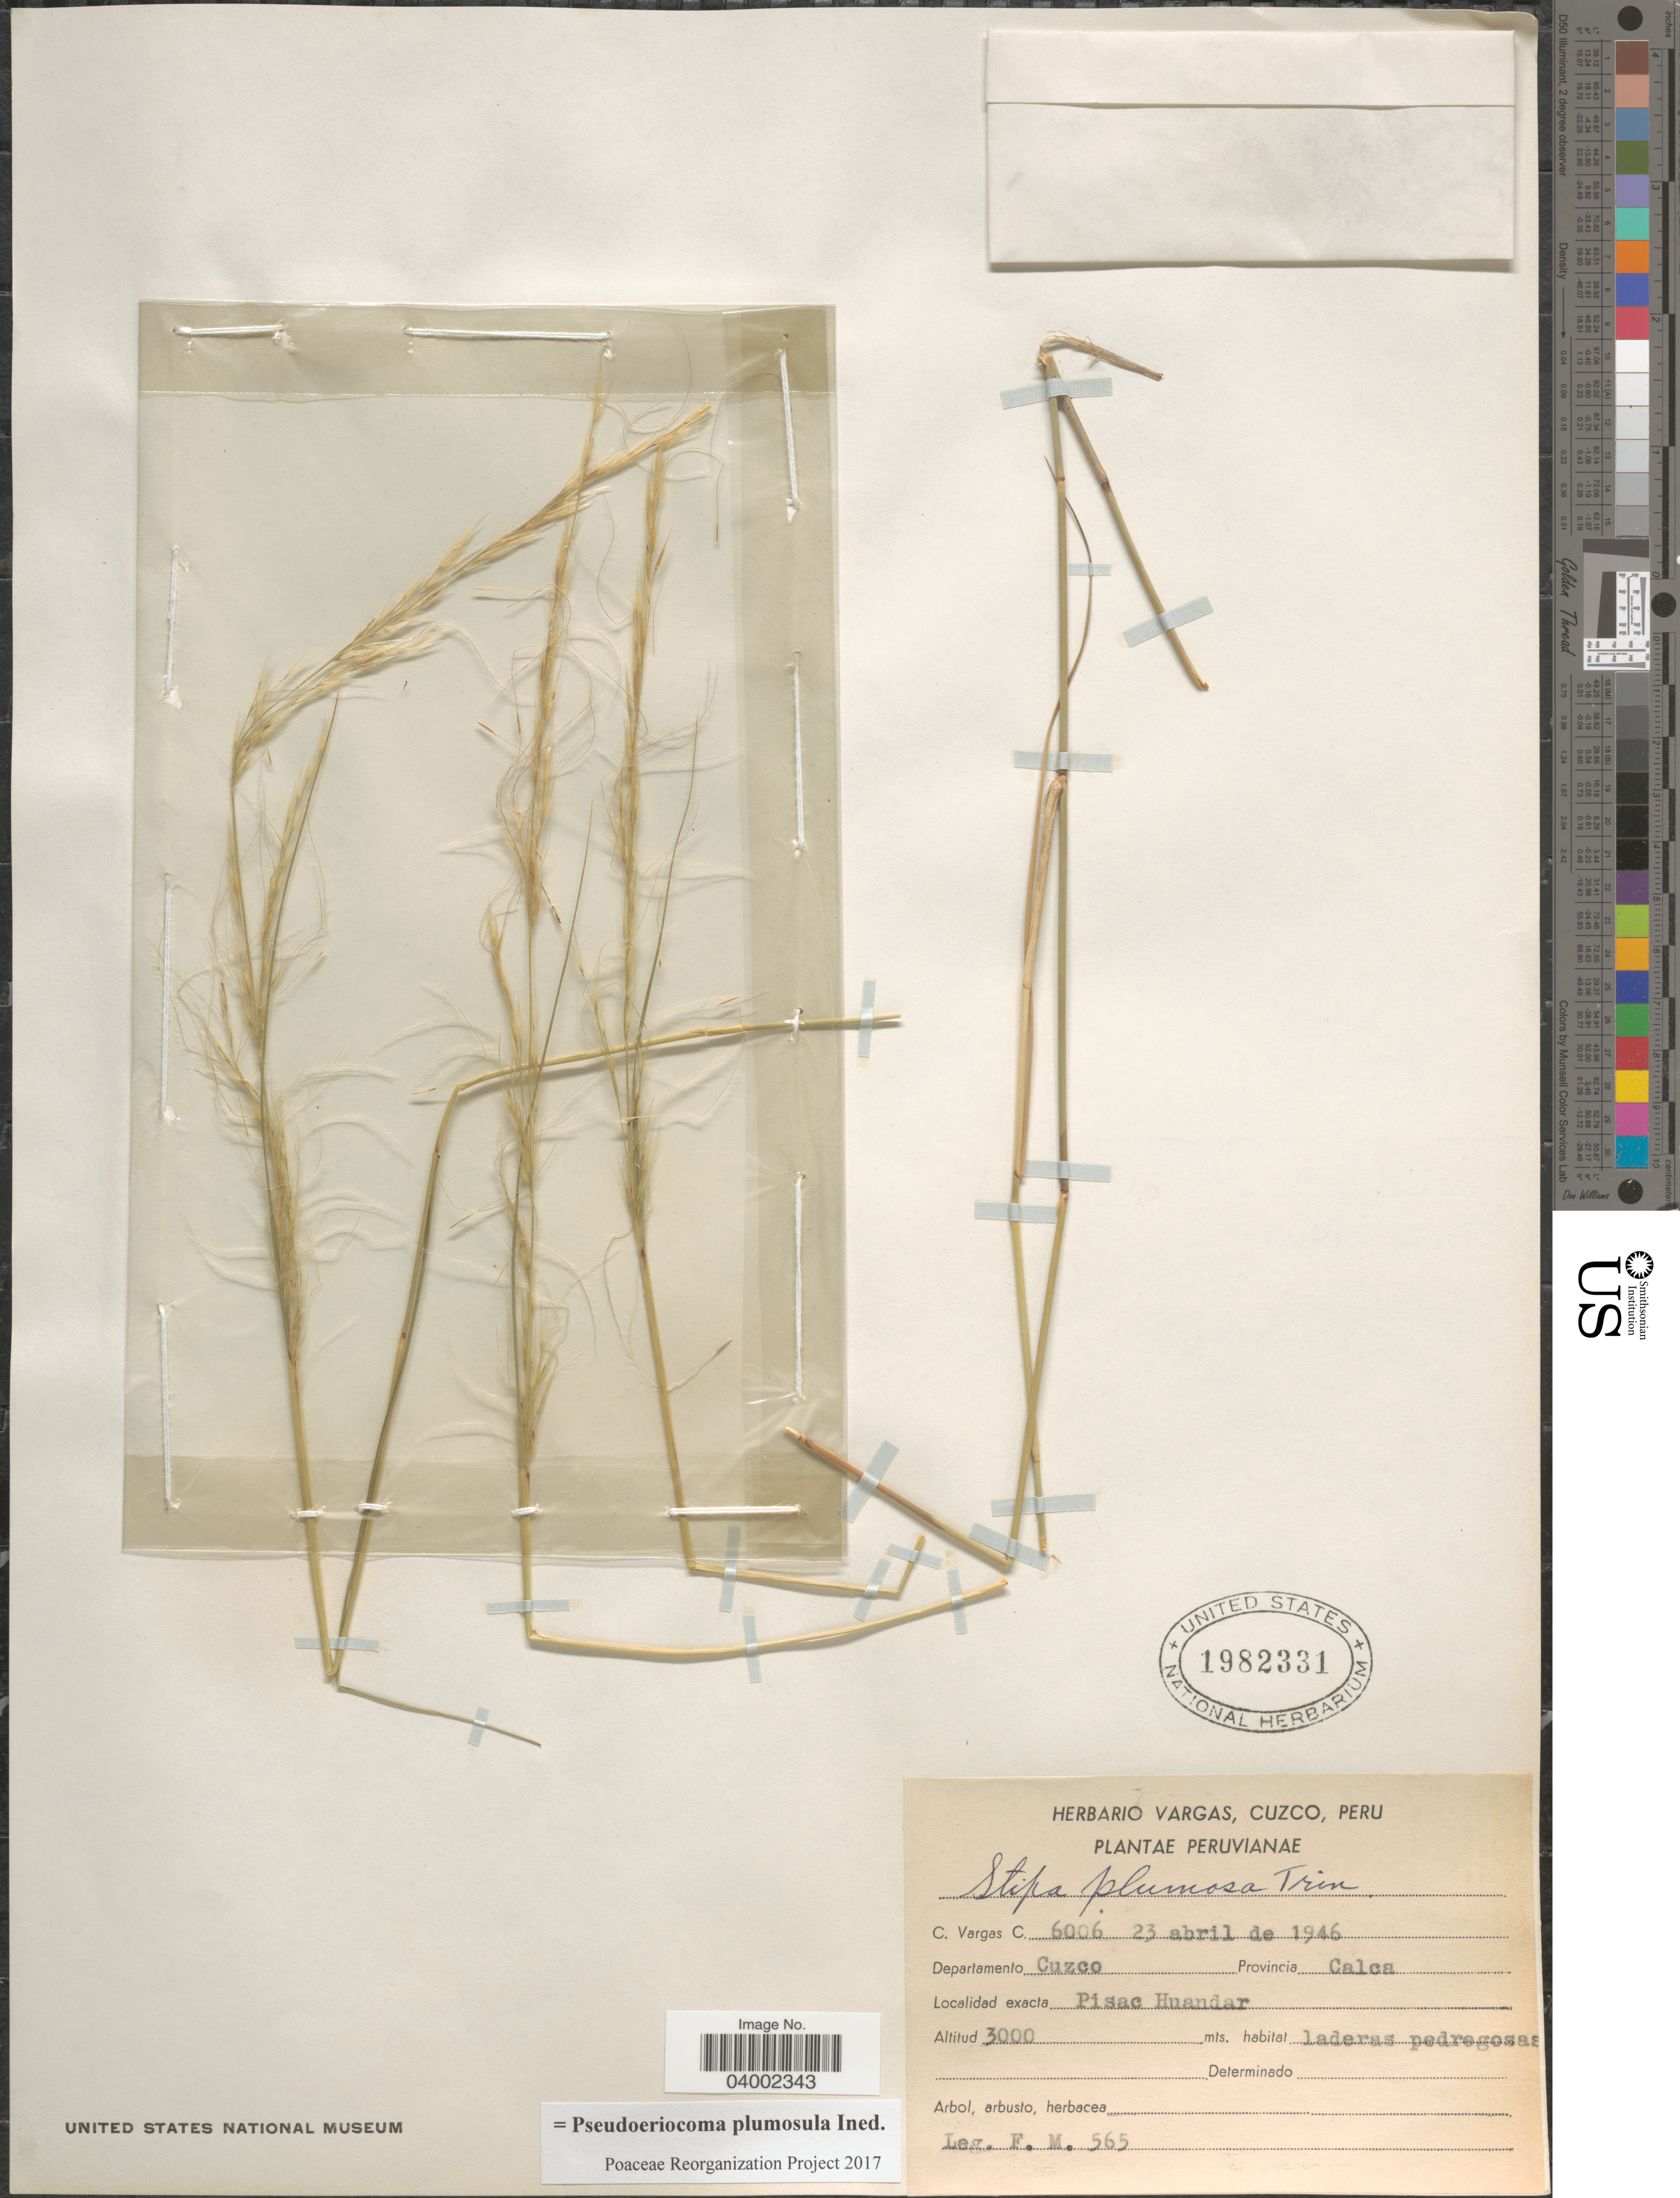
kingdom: Plantae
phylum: Tracheophyta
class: Liliopsida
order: Poales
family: Poaceae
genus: Pseudoeriocoma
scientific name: Pseudoeriocoma plumosula ined.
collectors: F. M. & C. Vargas Calderón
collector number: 565/6006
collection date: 1946-04-23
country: Peru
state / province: Cusco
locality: Departamento Cuzco. Provincia Calca. Pisac Huandar.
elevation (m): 3000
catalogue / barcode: US 1982331